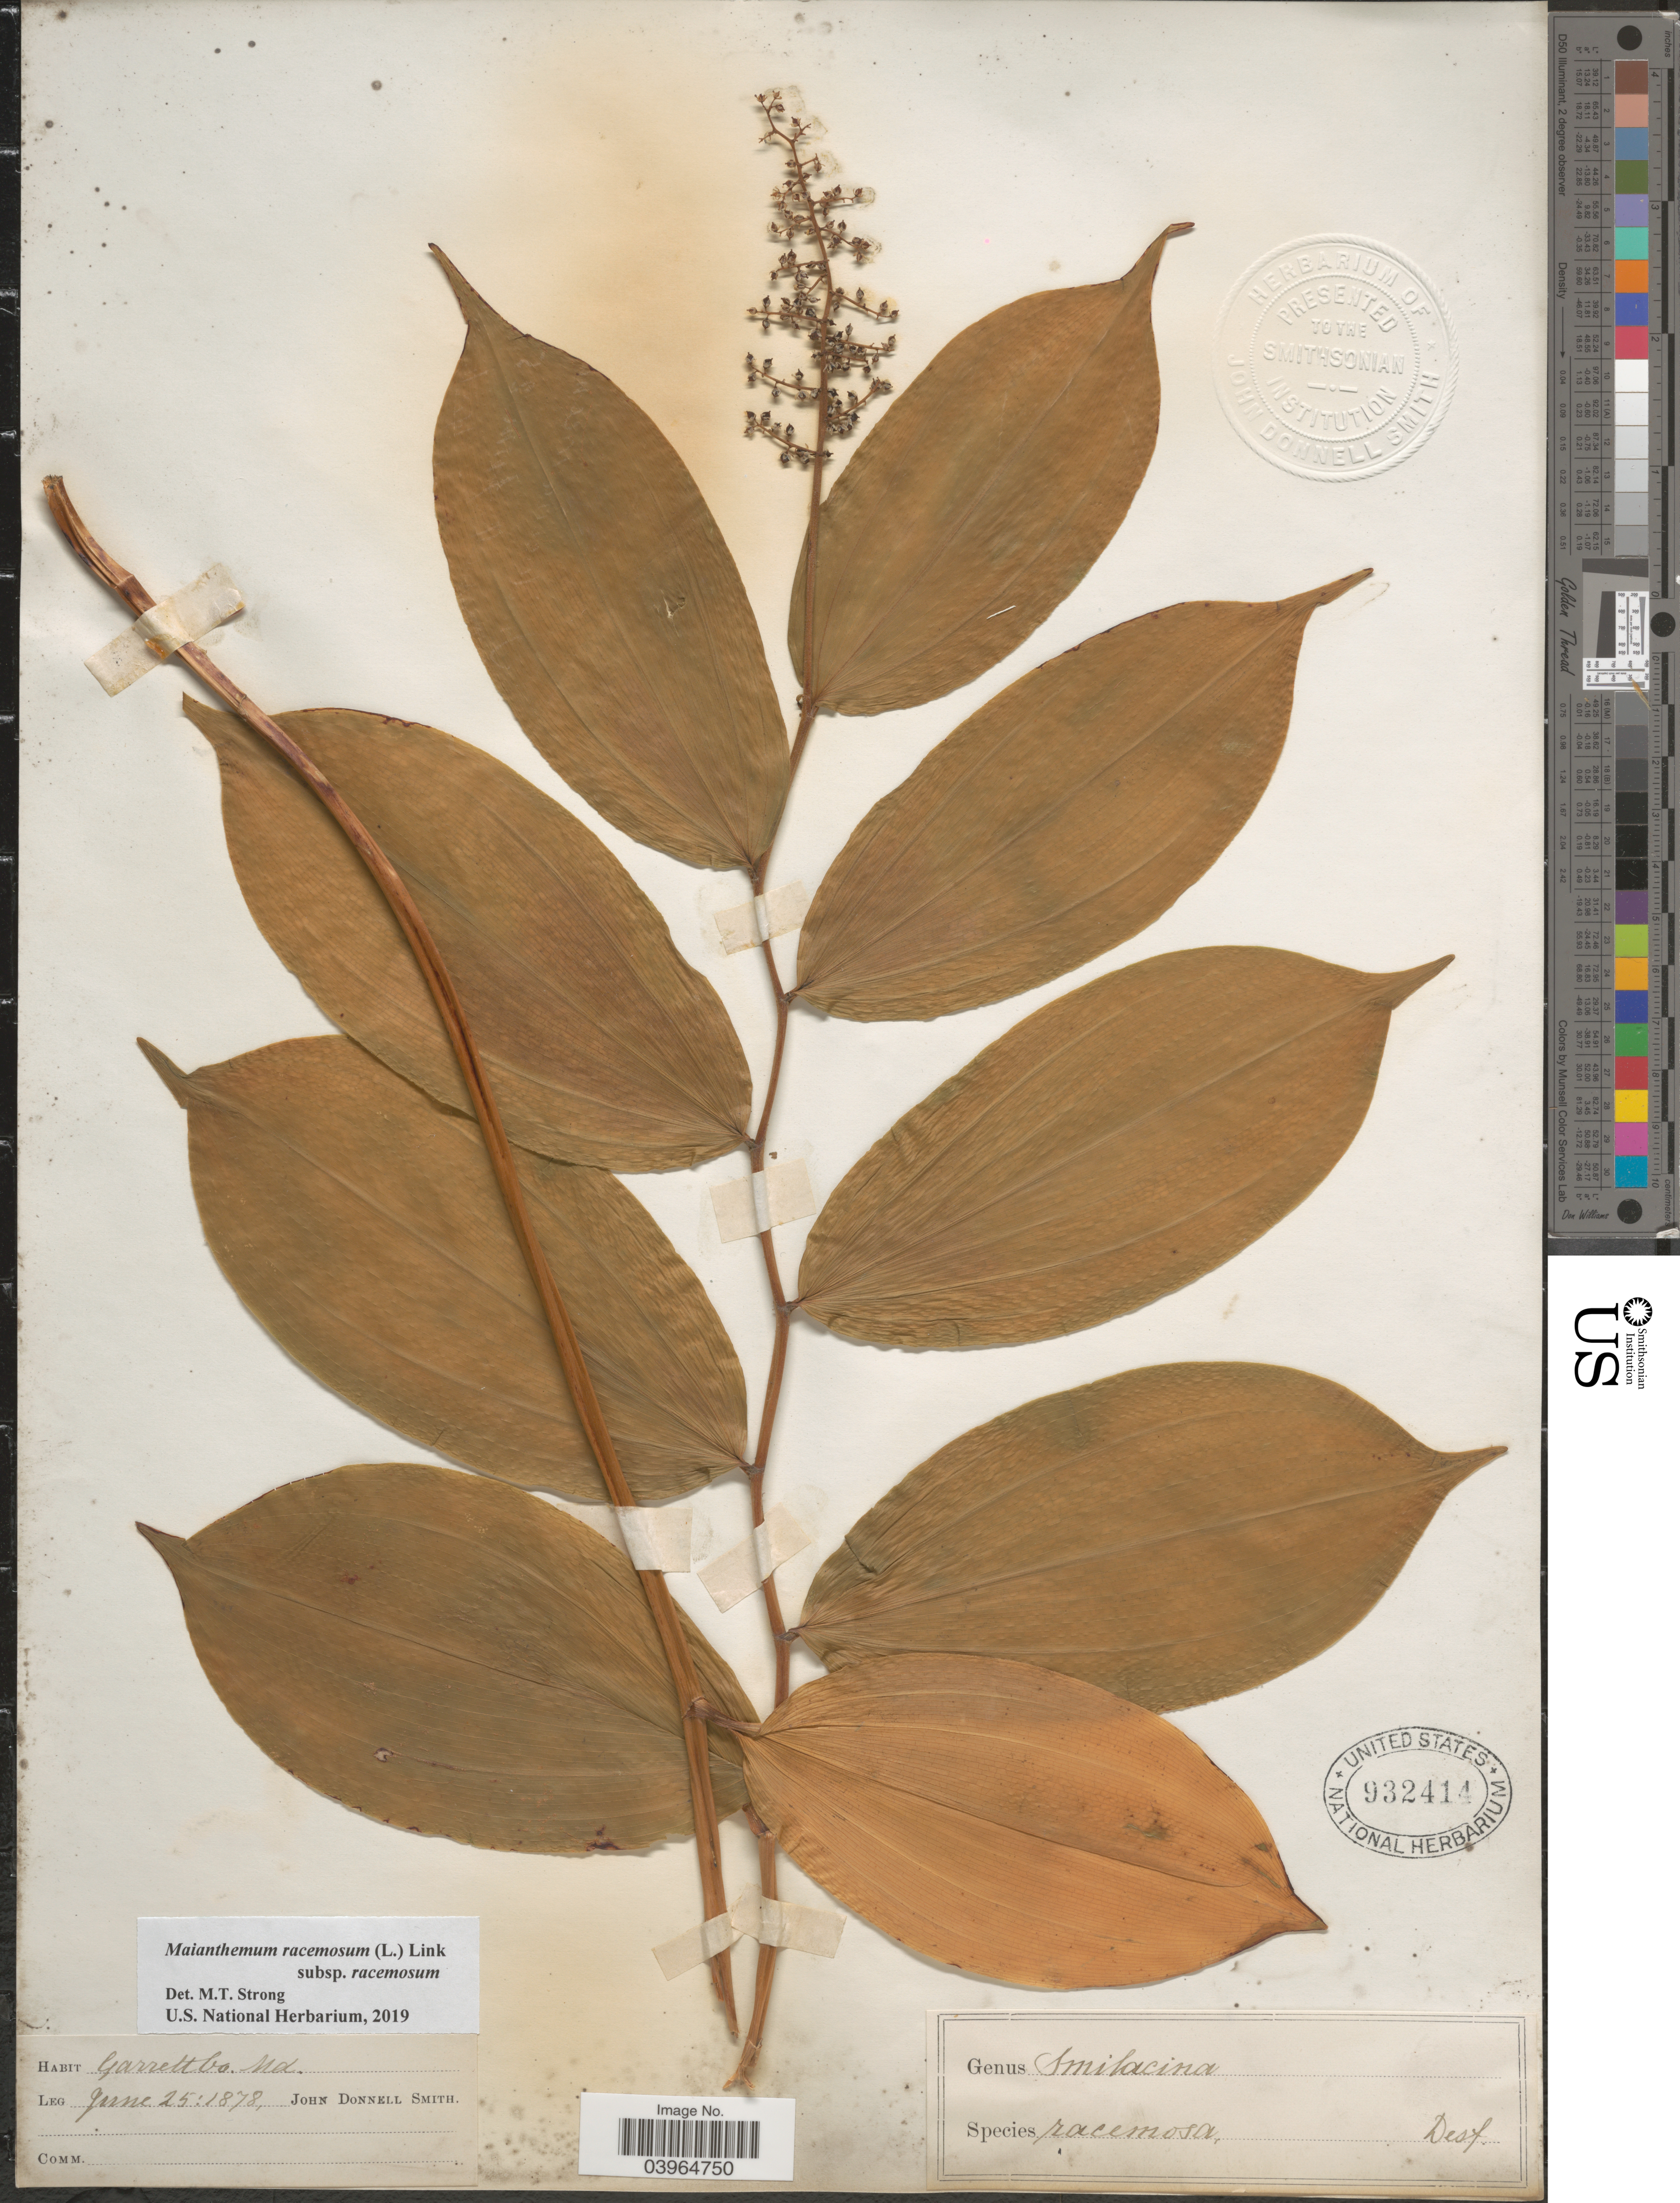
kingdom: Plantae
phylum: Tracheophyta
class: Liliopsida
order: Asparagales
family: Asparagaceae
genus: Maianthemum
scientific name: Maianthemum racemosum subsp. racemosum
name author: (L.) Link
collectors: J. Donnell Smith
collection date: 1878-06-25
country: United States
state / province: Maryland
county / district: Garrett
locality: Garrett Co.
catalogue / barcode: US 932414